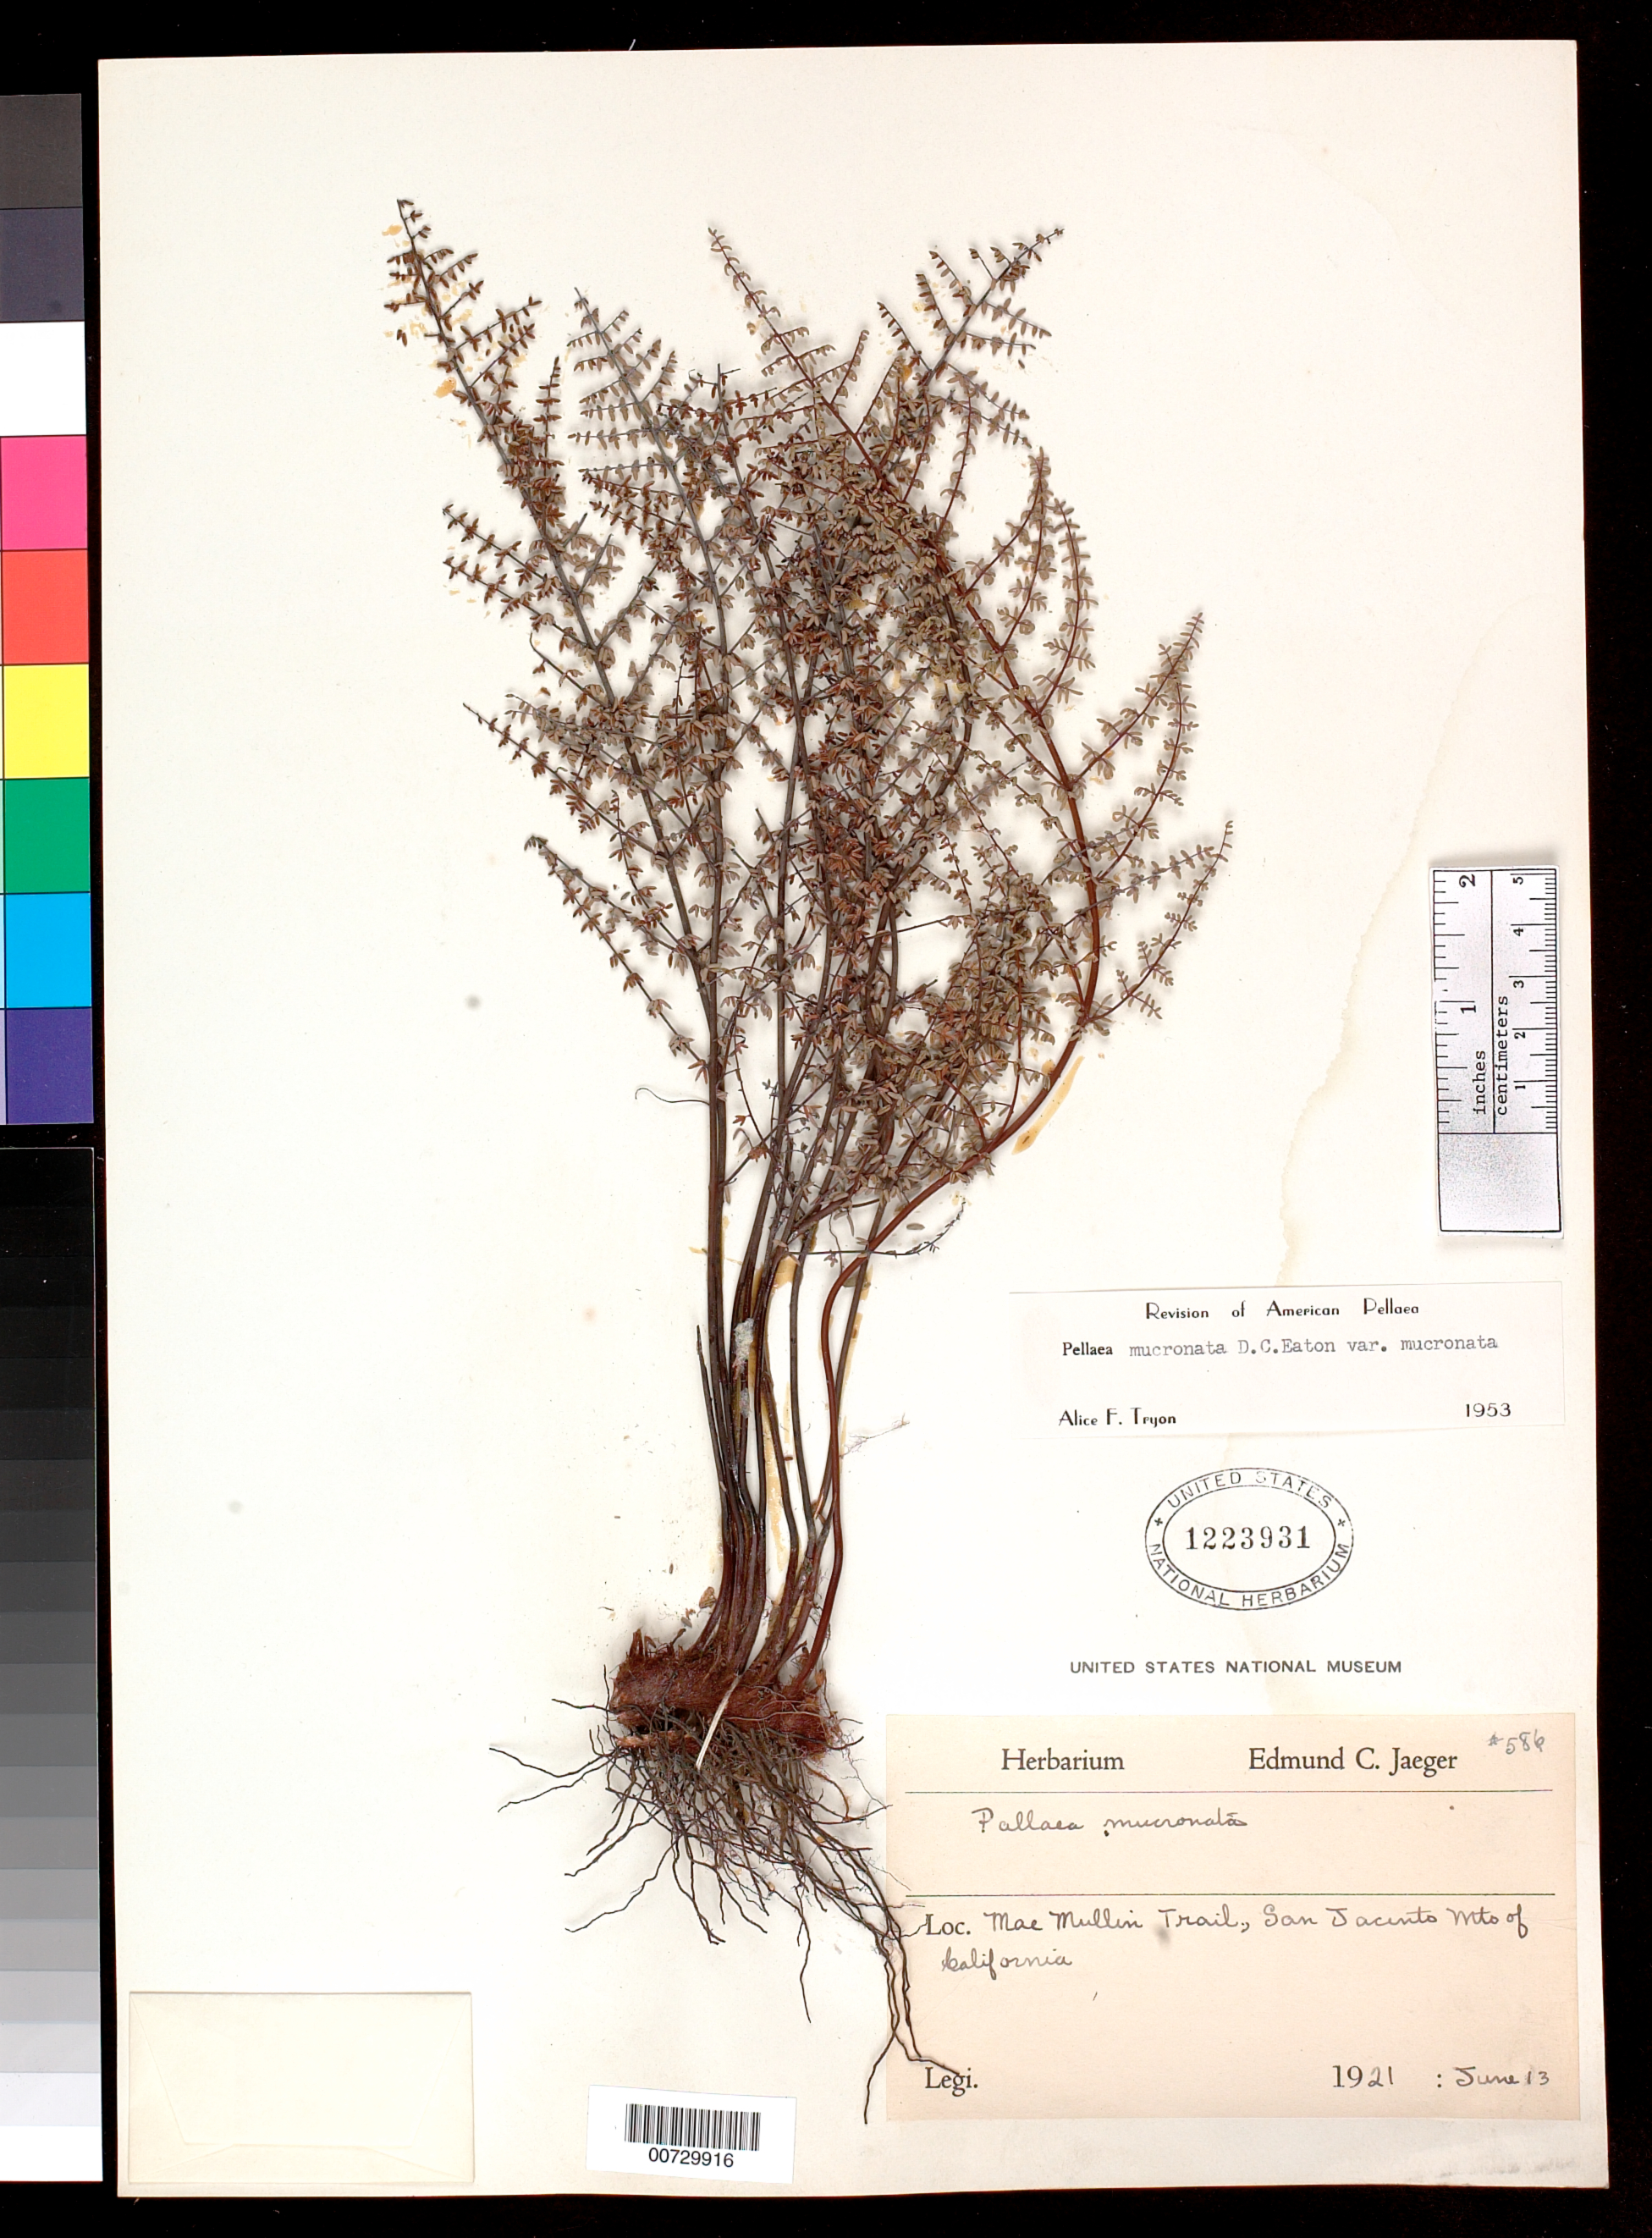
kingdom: Plantae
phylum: Tracheophyta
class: Polypodiopsida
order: Polypodiales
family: Pteridaceae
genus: Pellaea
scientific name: Pellaea mucronata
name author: (D.C. Eaton) D.C. Eaton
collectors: E. Jaeger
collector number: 589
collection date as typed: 13 Jun 1921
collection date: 1921-06-13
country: United States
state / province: California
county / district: Riverside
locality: Mac Mullin Trail, San Jacinto.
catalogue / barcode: US 1223931